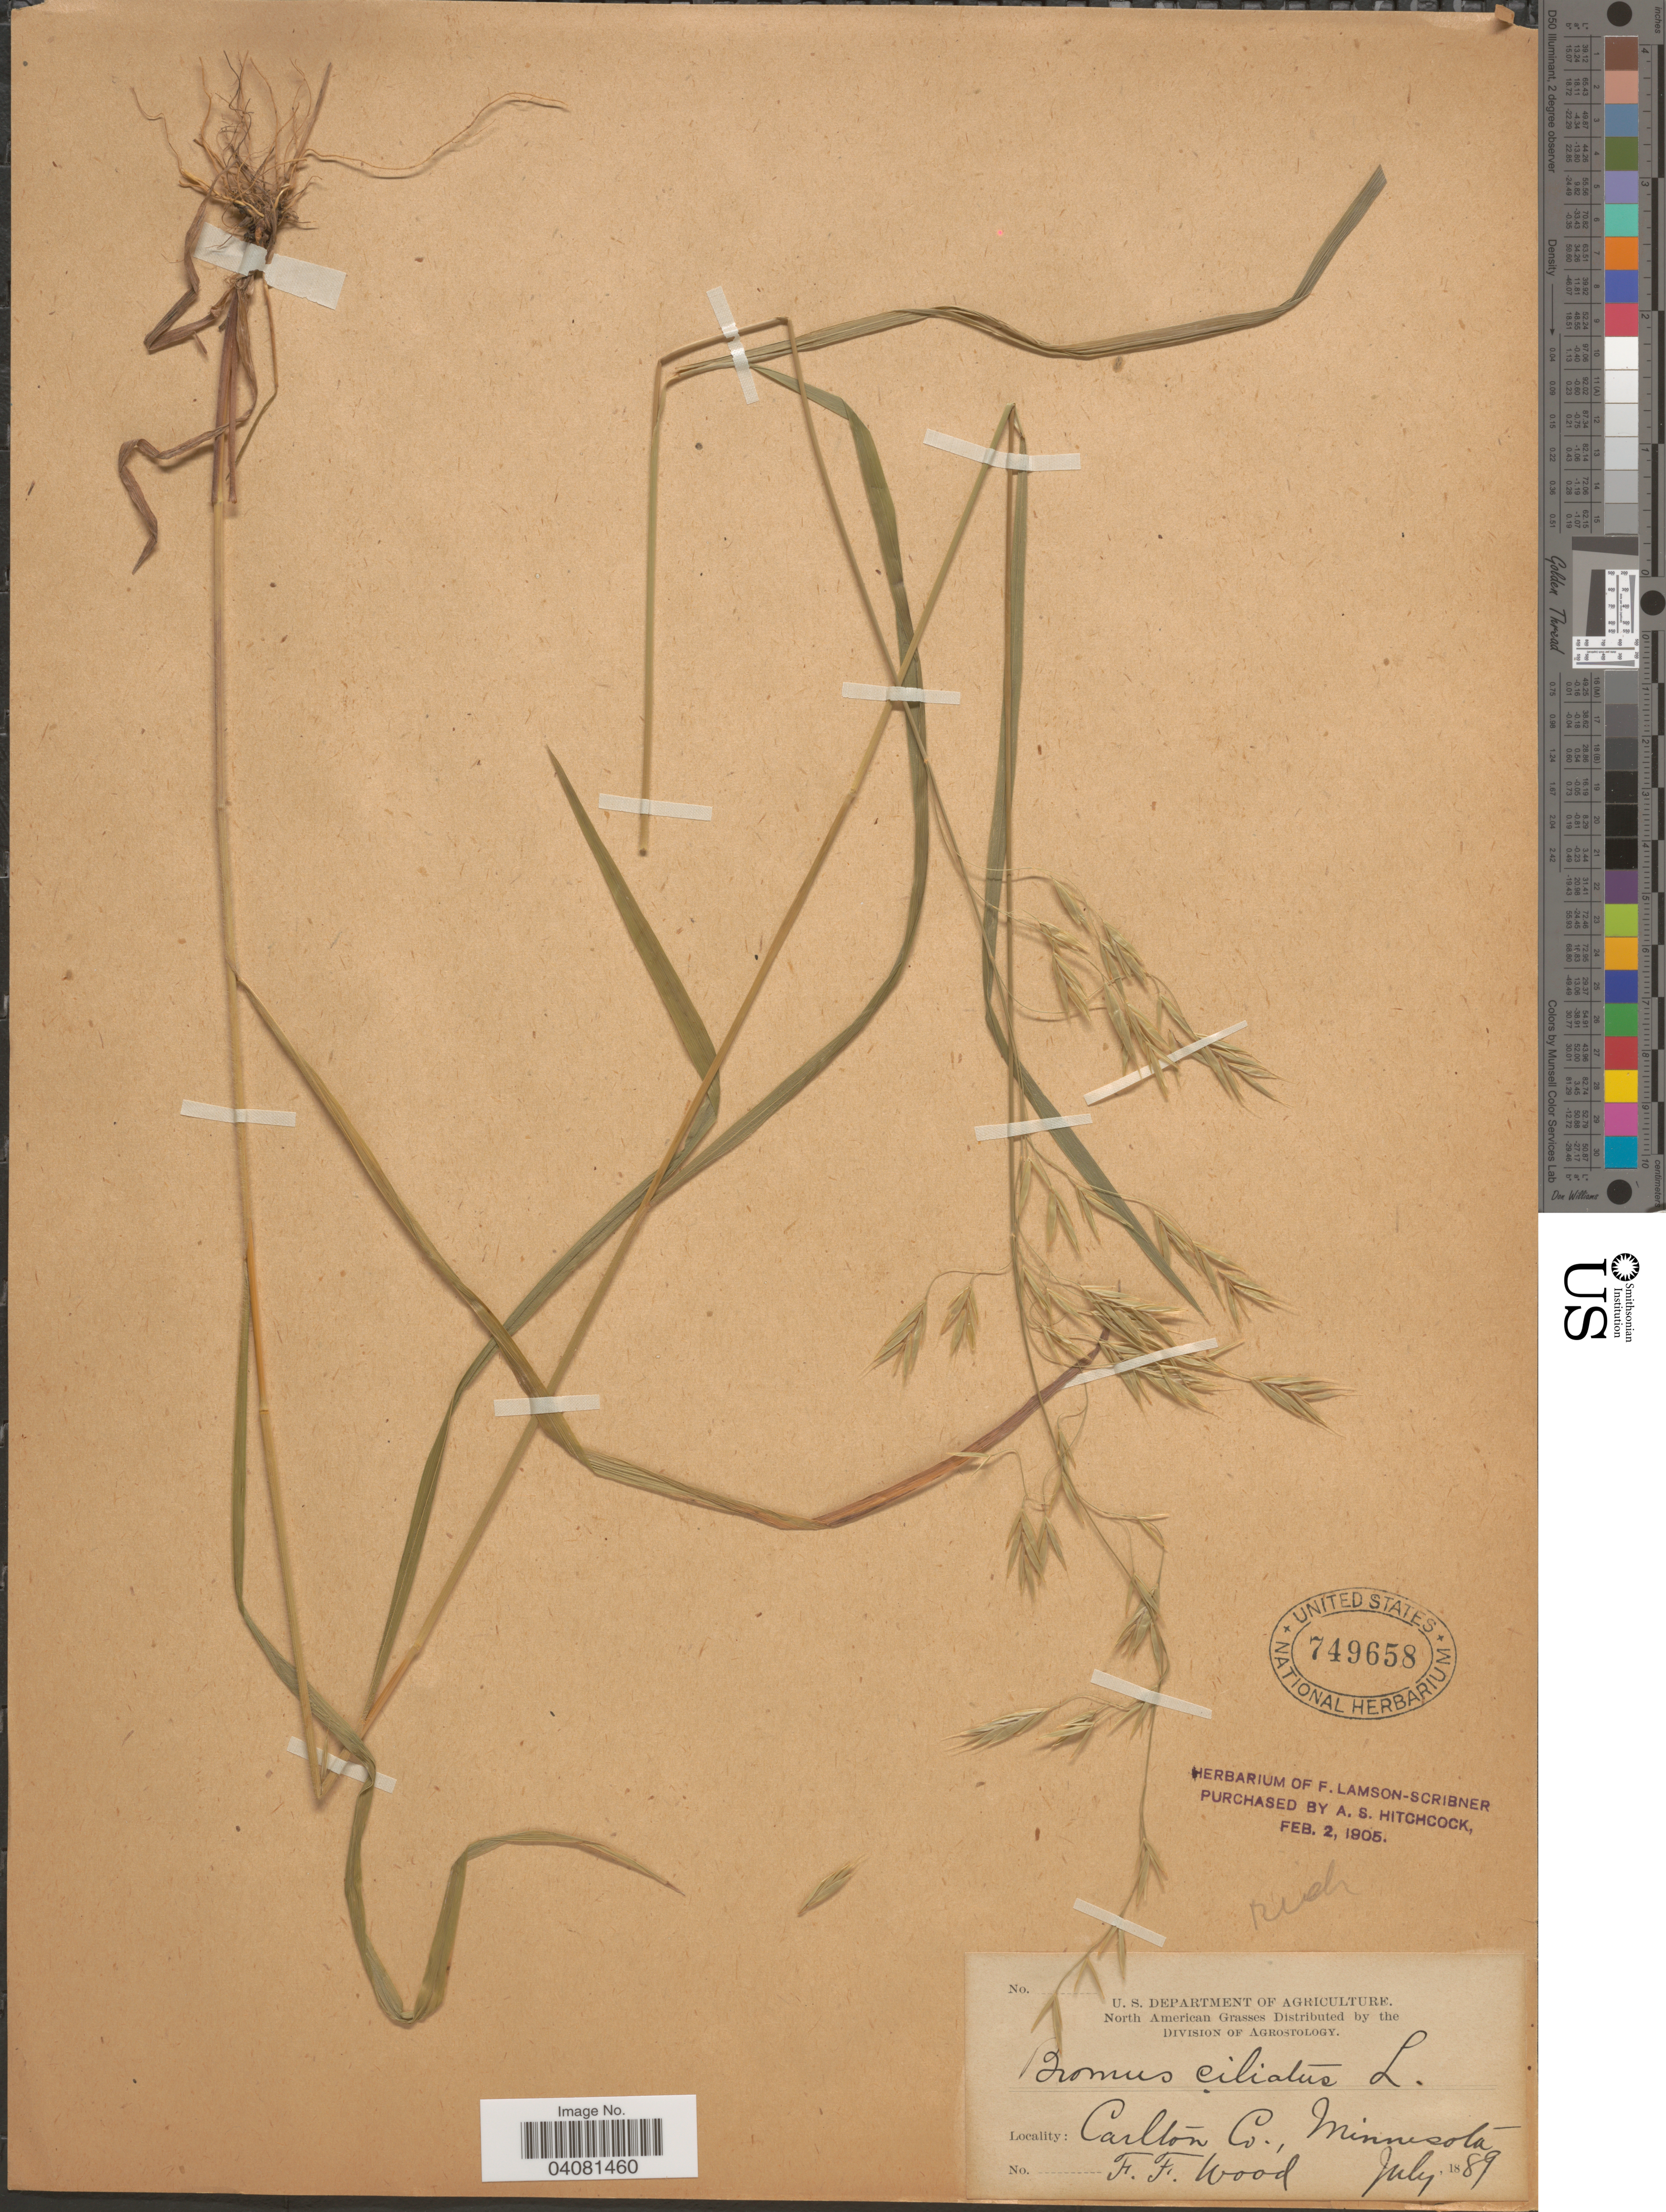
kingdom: Plantae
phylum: Tracheophyta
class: Liliopsida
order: Poales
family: Poaceae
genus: Bromus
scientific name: Bromus ciliatus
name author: L.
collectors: F. Wood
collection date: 1889-07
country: United States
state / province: Minnesota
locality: Carlton Co.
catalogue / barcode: US 749658